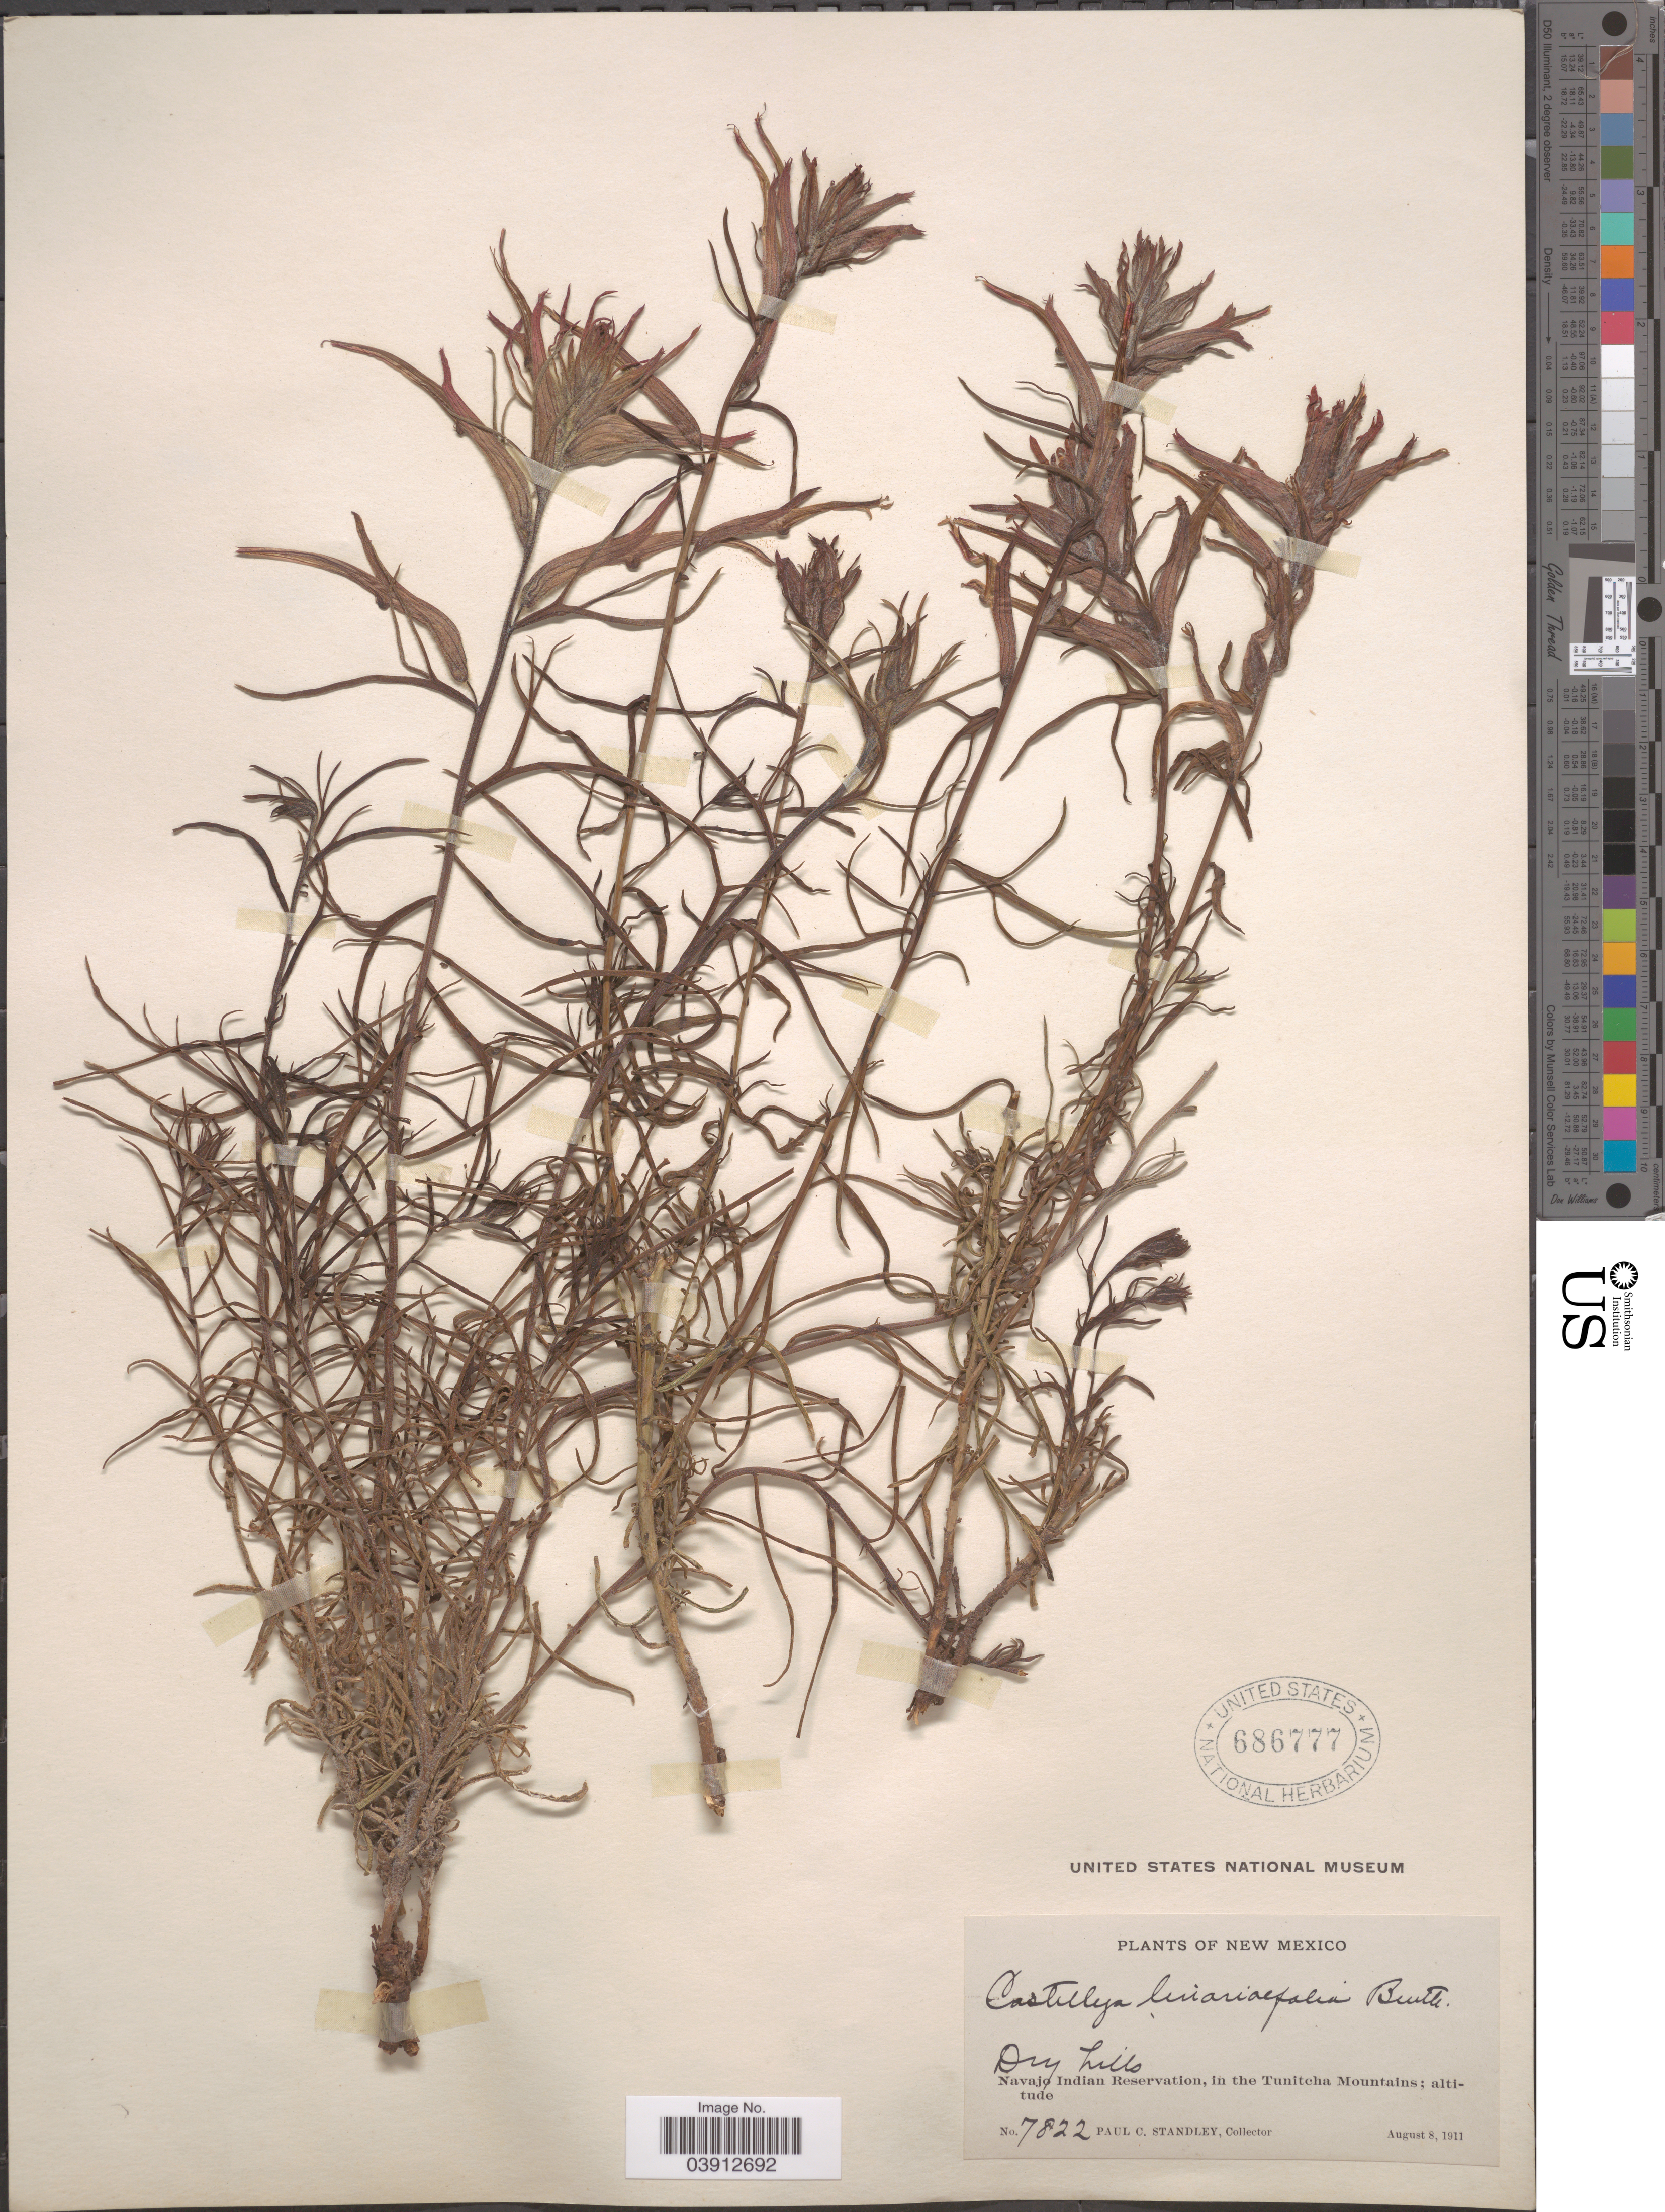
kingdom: Plantae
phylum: Tracheophyta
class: Magnoliopsida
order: Lamiales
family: Orobanchaceae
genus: Castilleja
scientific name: Castilleja linariifolia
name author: Benth.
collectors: P. C. Standley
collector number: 7822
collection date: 1911-08-08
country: United States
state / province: New Mexico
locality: Navajo Indian Reservation, in the Tunitcha Mountains.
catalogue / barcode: US 686777